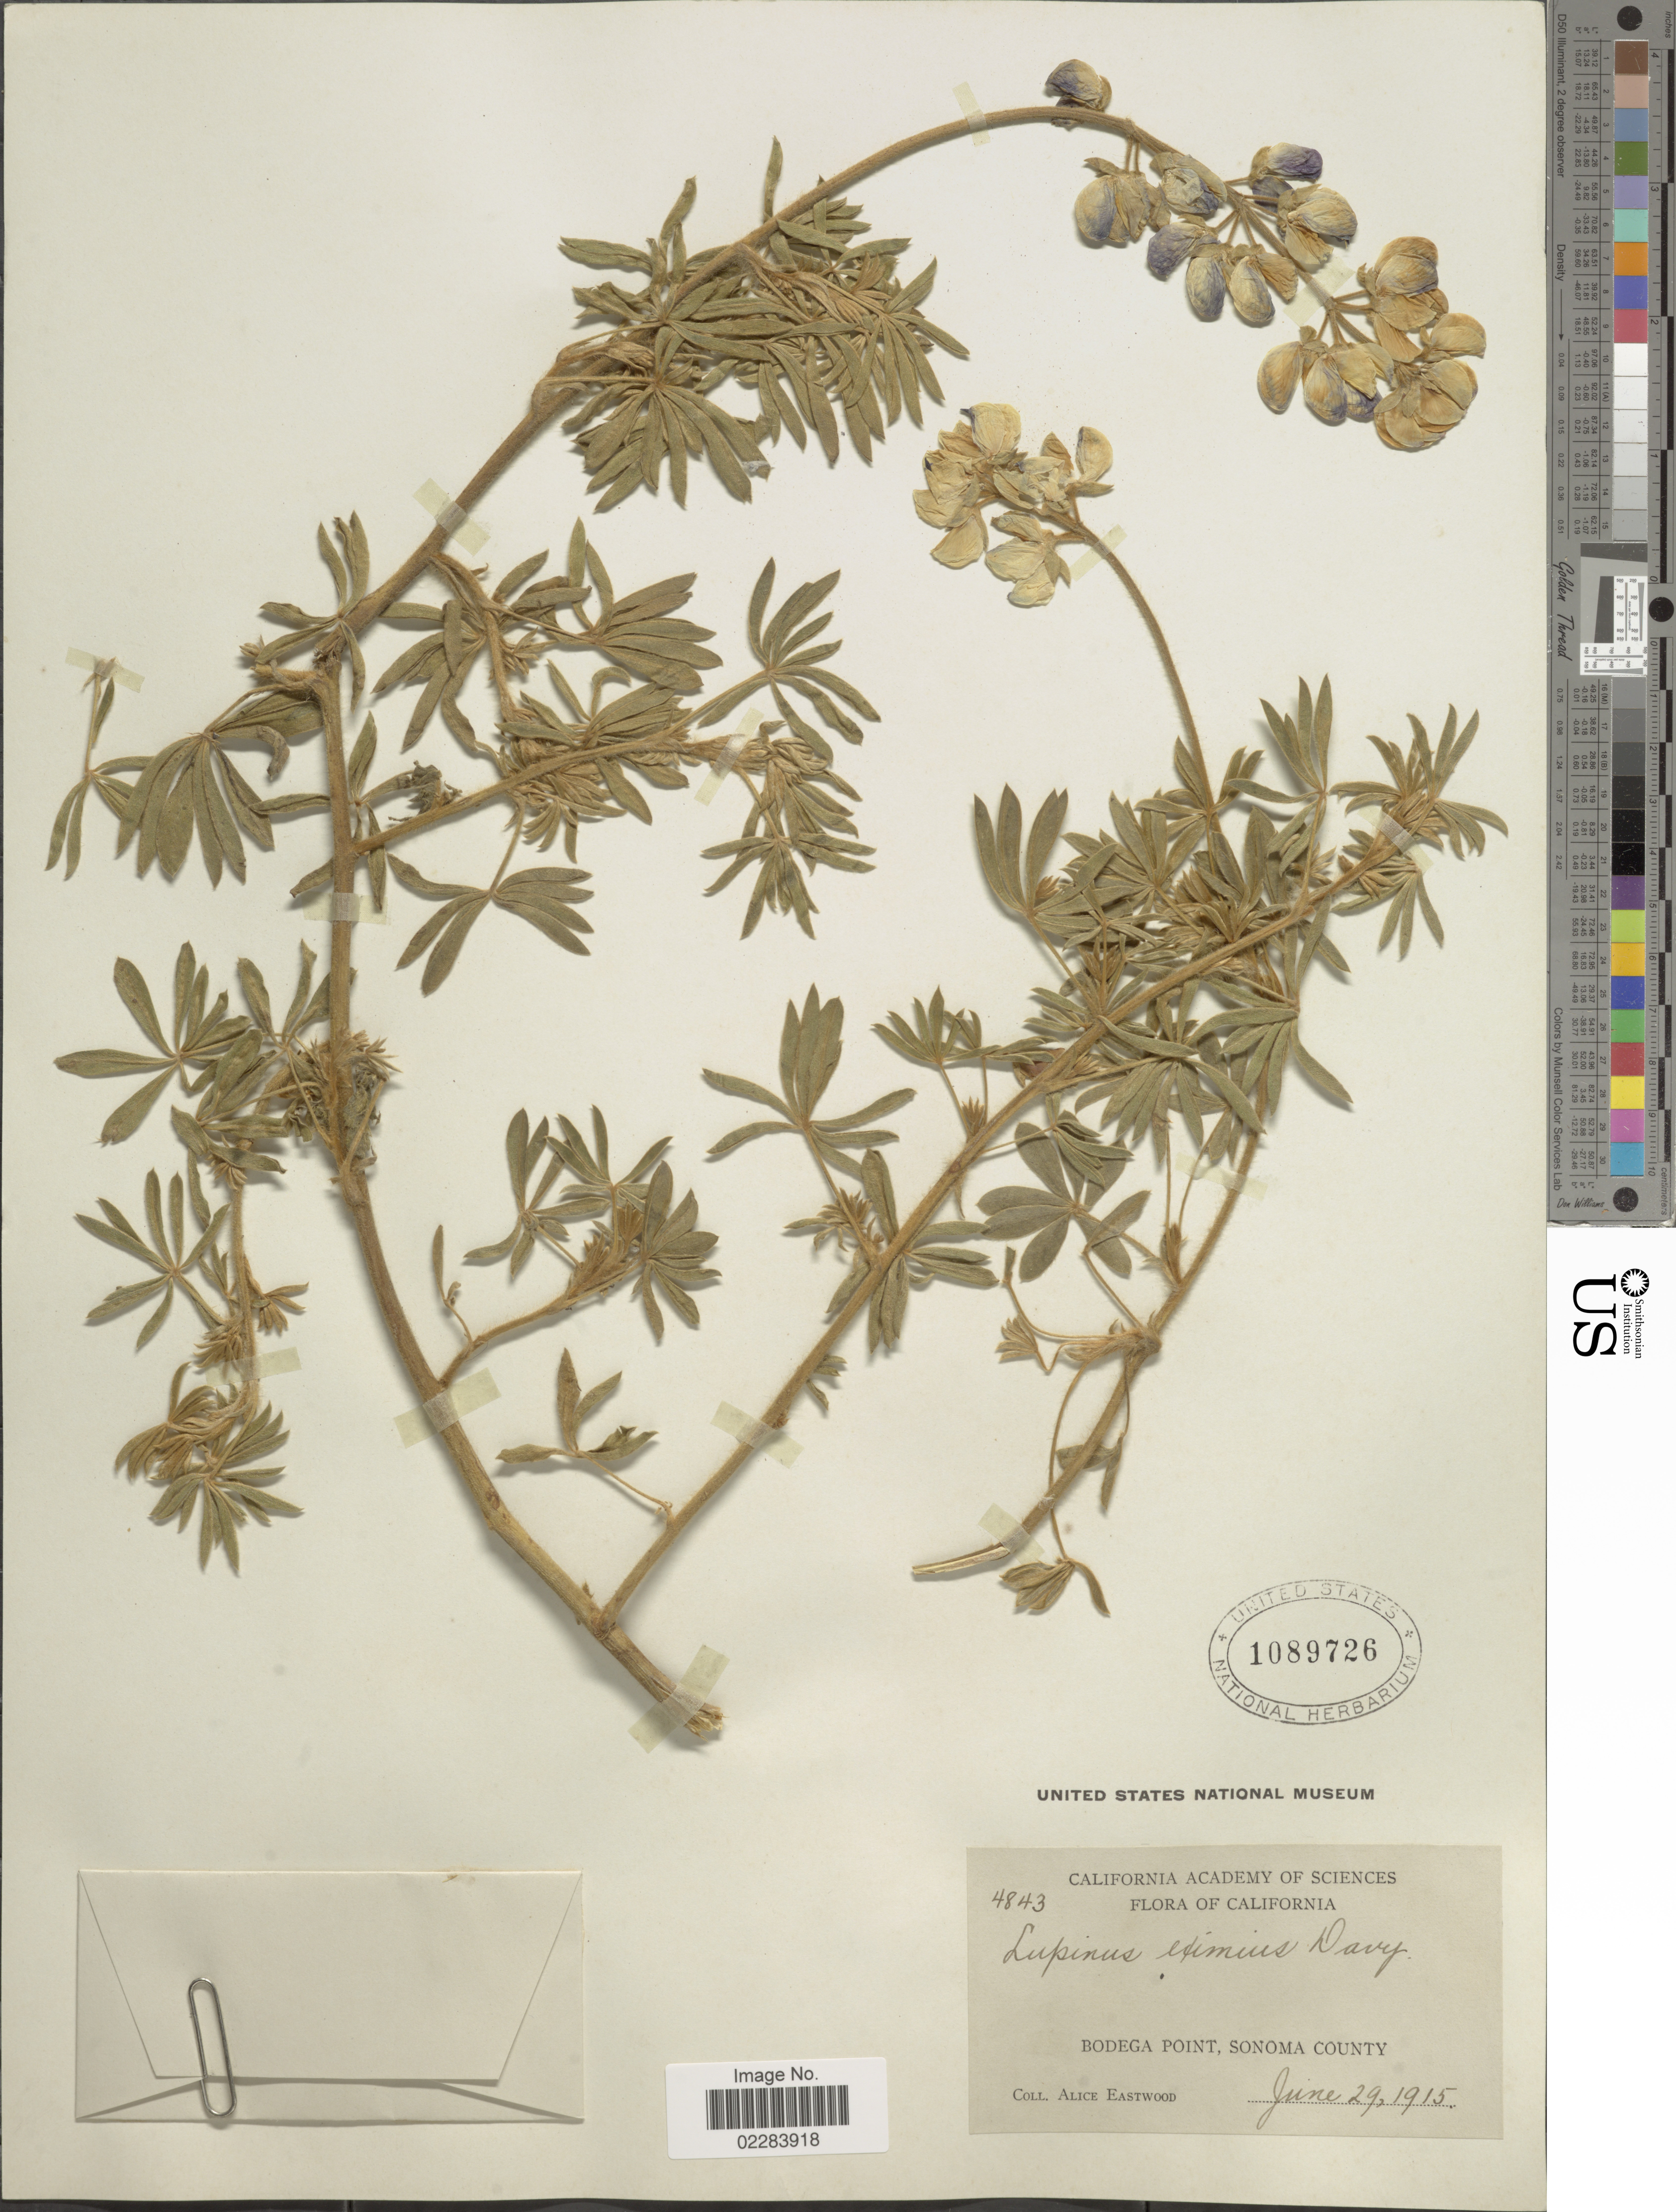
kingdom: Plantae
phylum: Tracheophyta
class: Magnoliopsida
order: Fabales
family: Fabaceae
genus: Lupinus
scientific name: Lupinus arboreus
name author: Sims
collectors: A. Eastwood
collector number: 4843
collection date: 1915-06-29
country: United States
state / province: California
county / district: Sonoma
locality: Bodega Point, Sonoma County.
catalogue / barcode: US 1089726